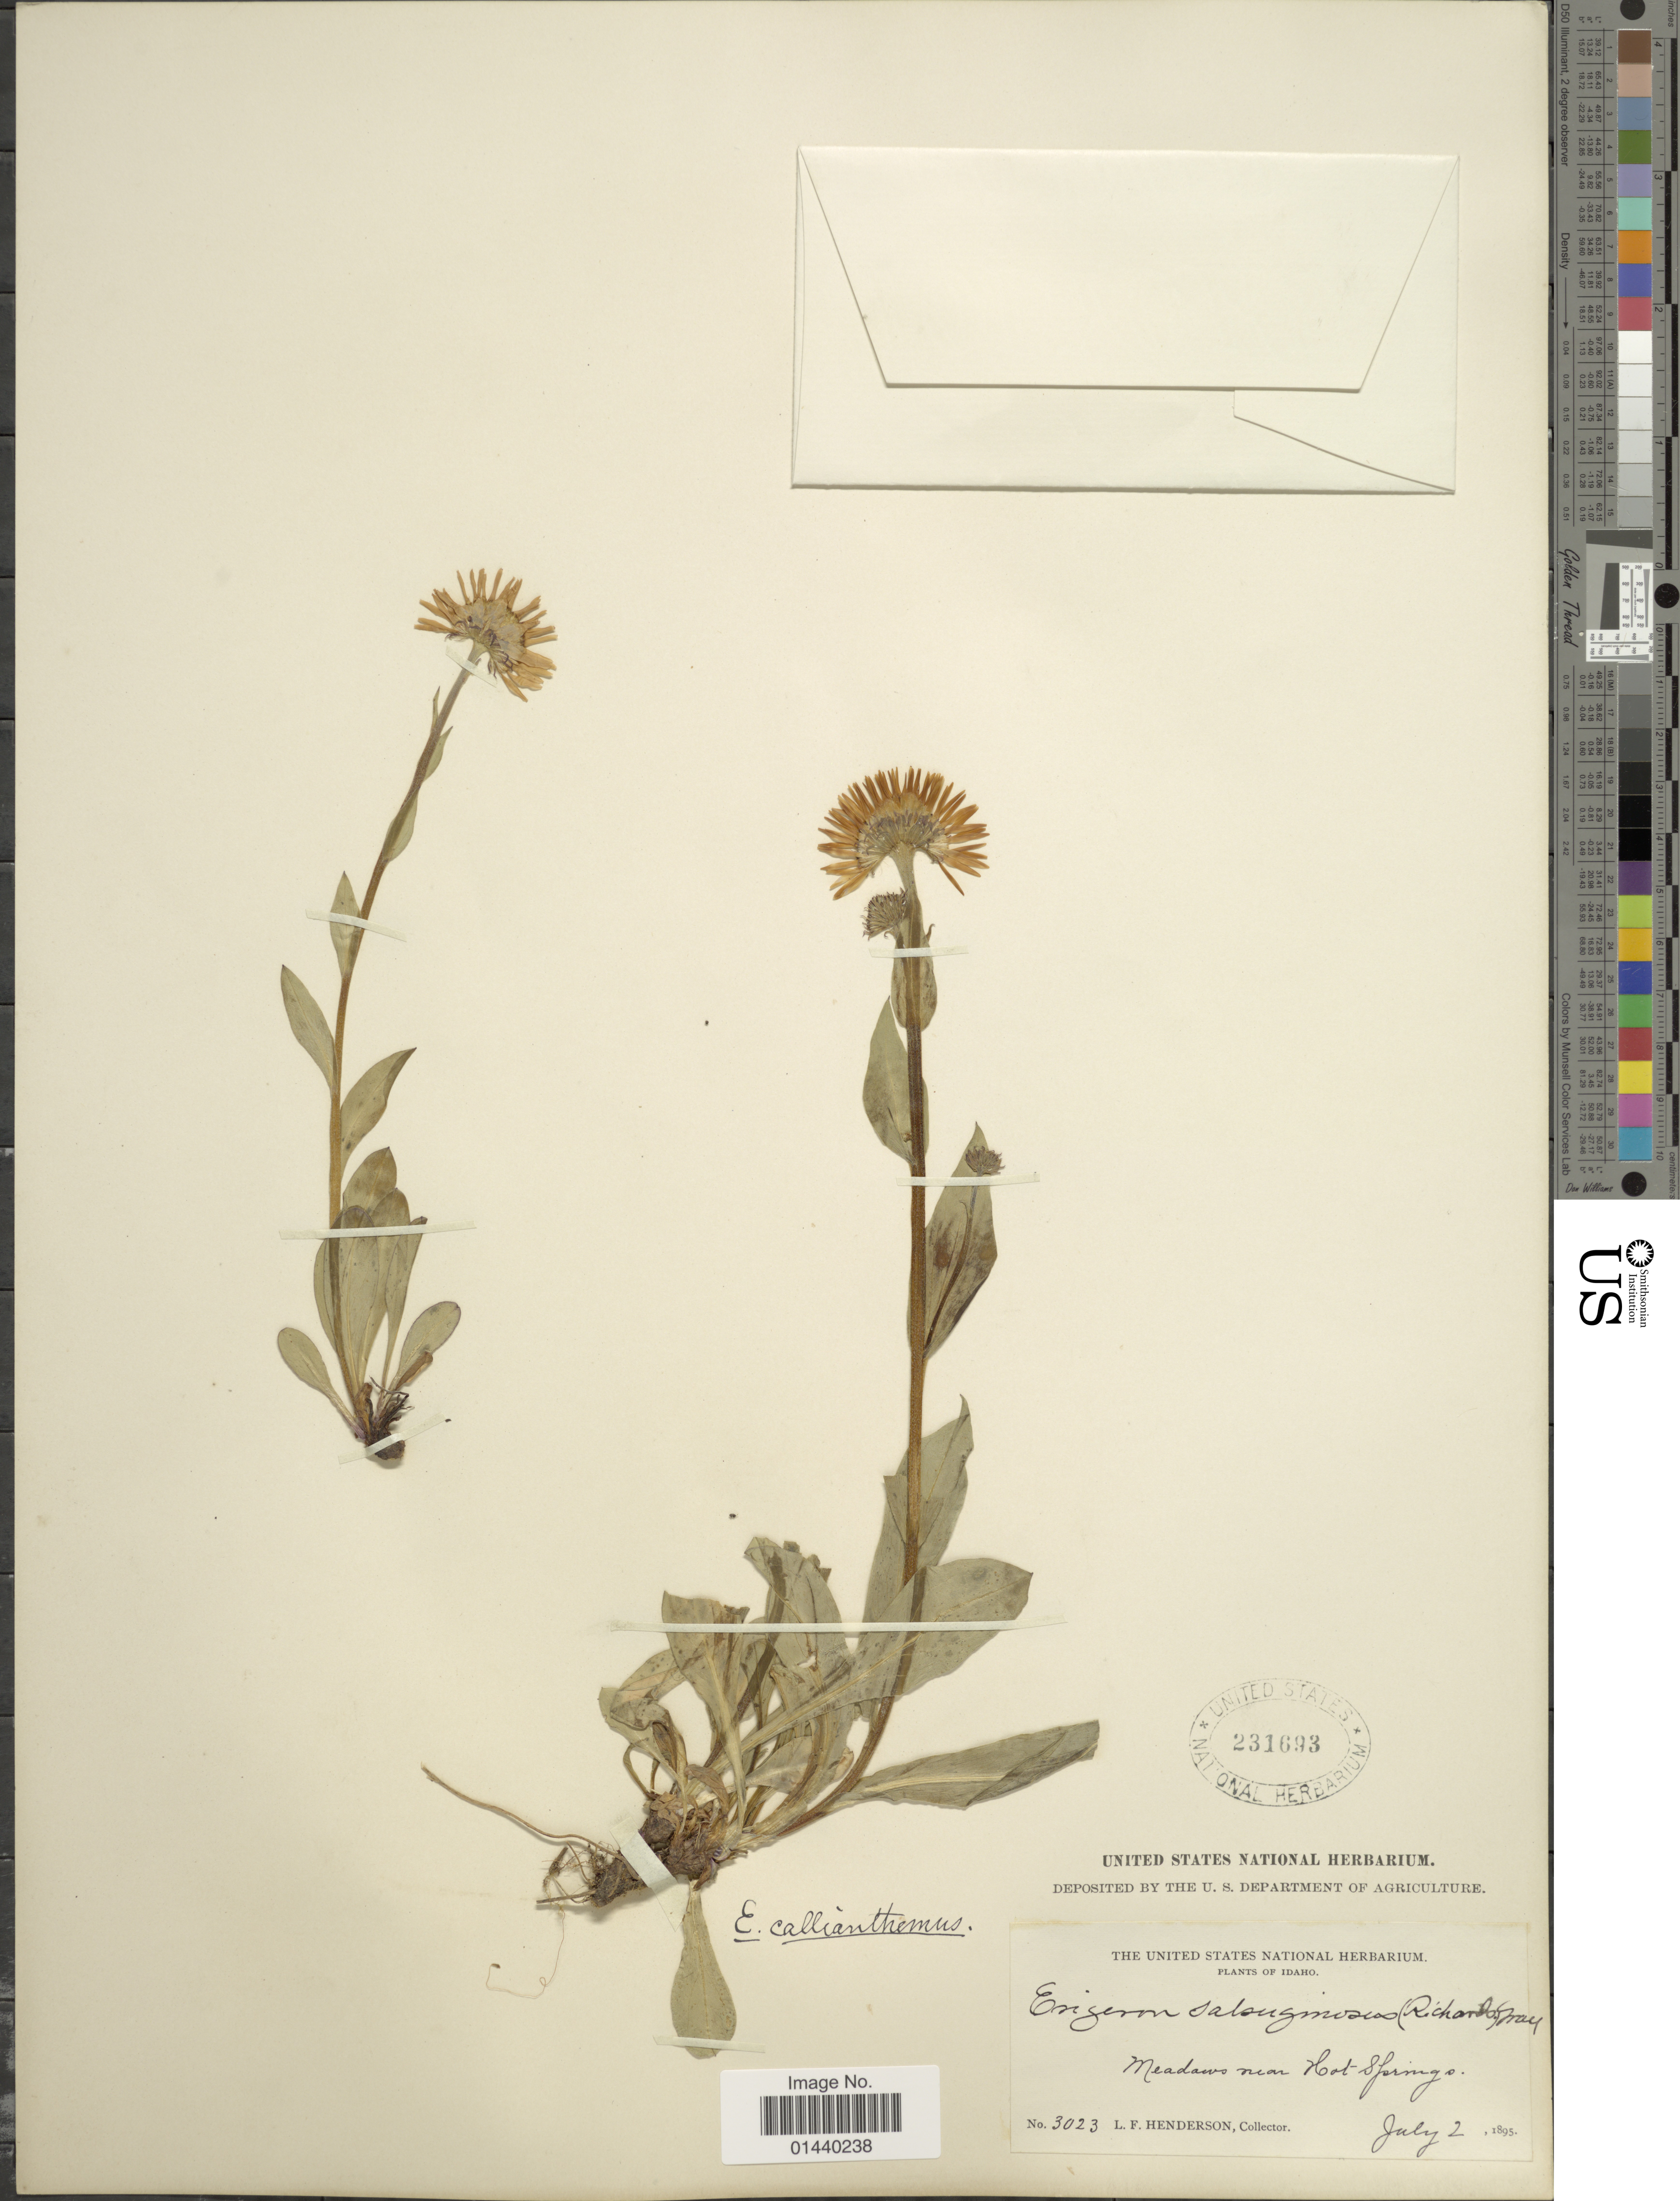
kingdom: Plantae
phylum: Tracheophyta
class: Magnoliopsida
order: Asterales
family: Asteraceae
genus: Erigeron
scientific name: Erigeron salsuginosus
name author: (Richardson ex R. Br.) A. Gray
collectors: L. Henderson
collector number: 3023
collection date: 1895-07-02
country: United States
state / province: Idaho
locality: Meadows near Hot Springs.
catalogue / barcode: US 231693